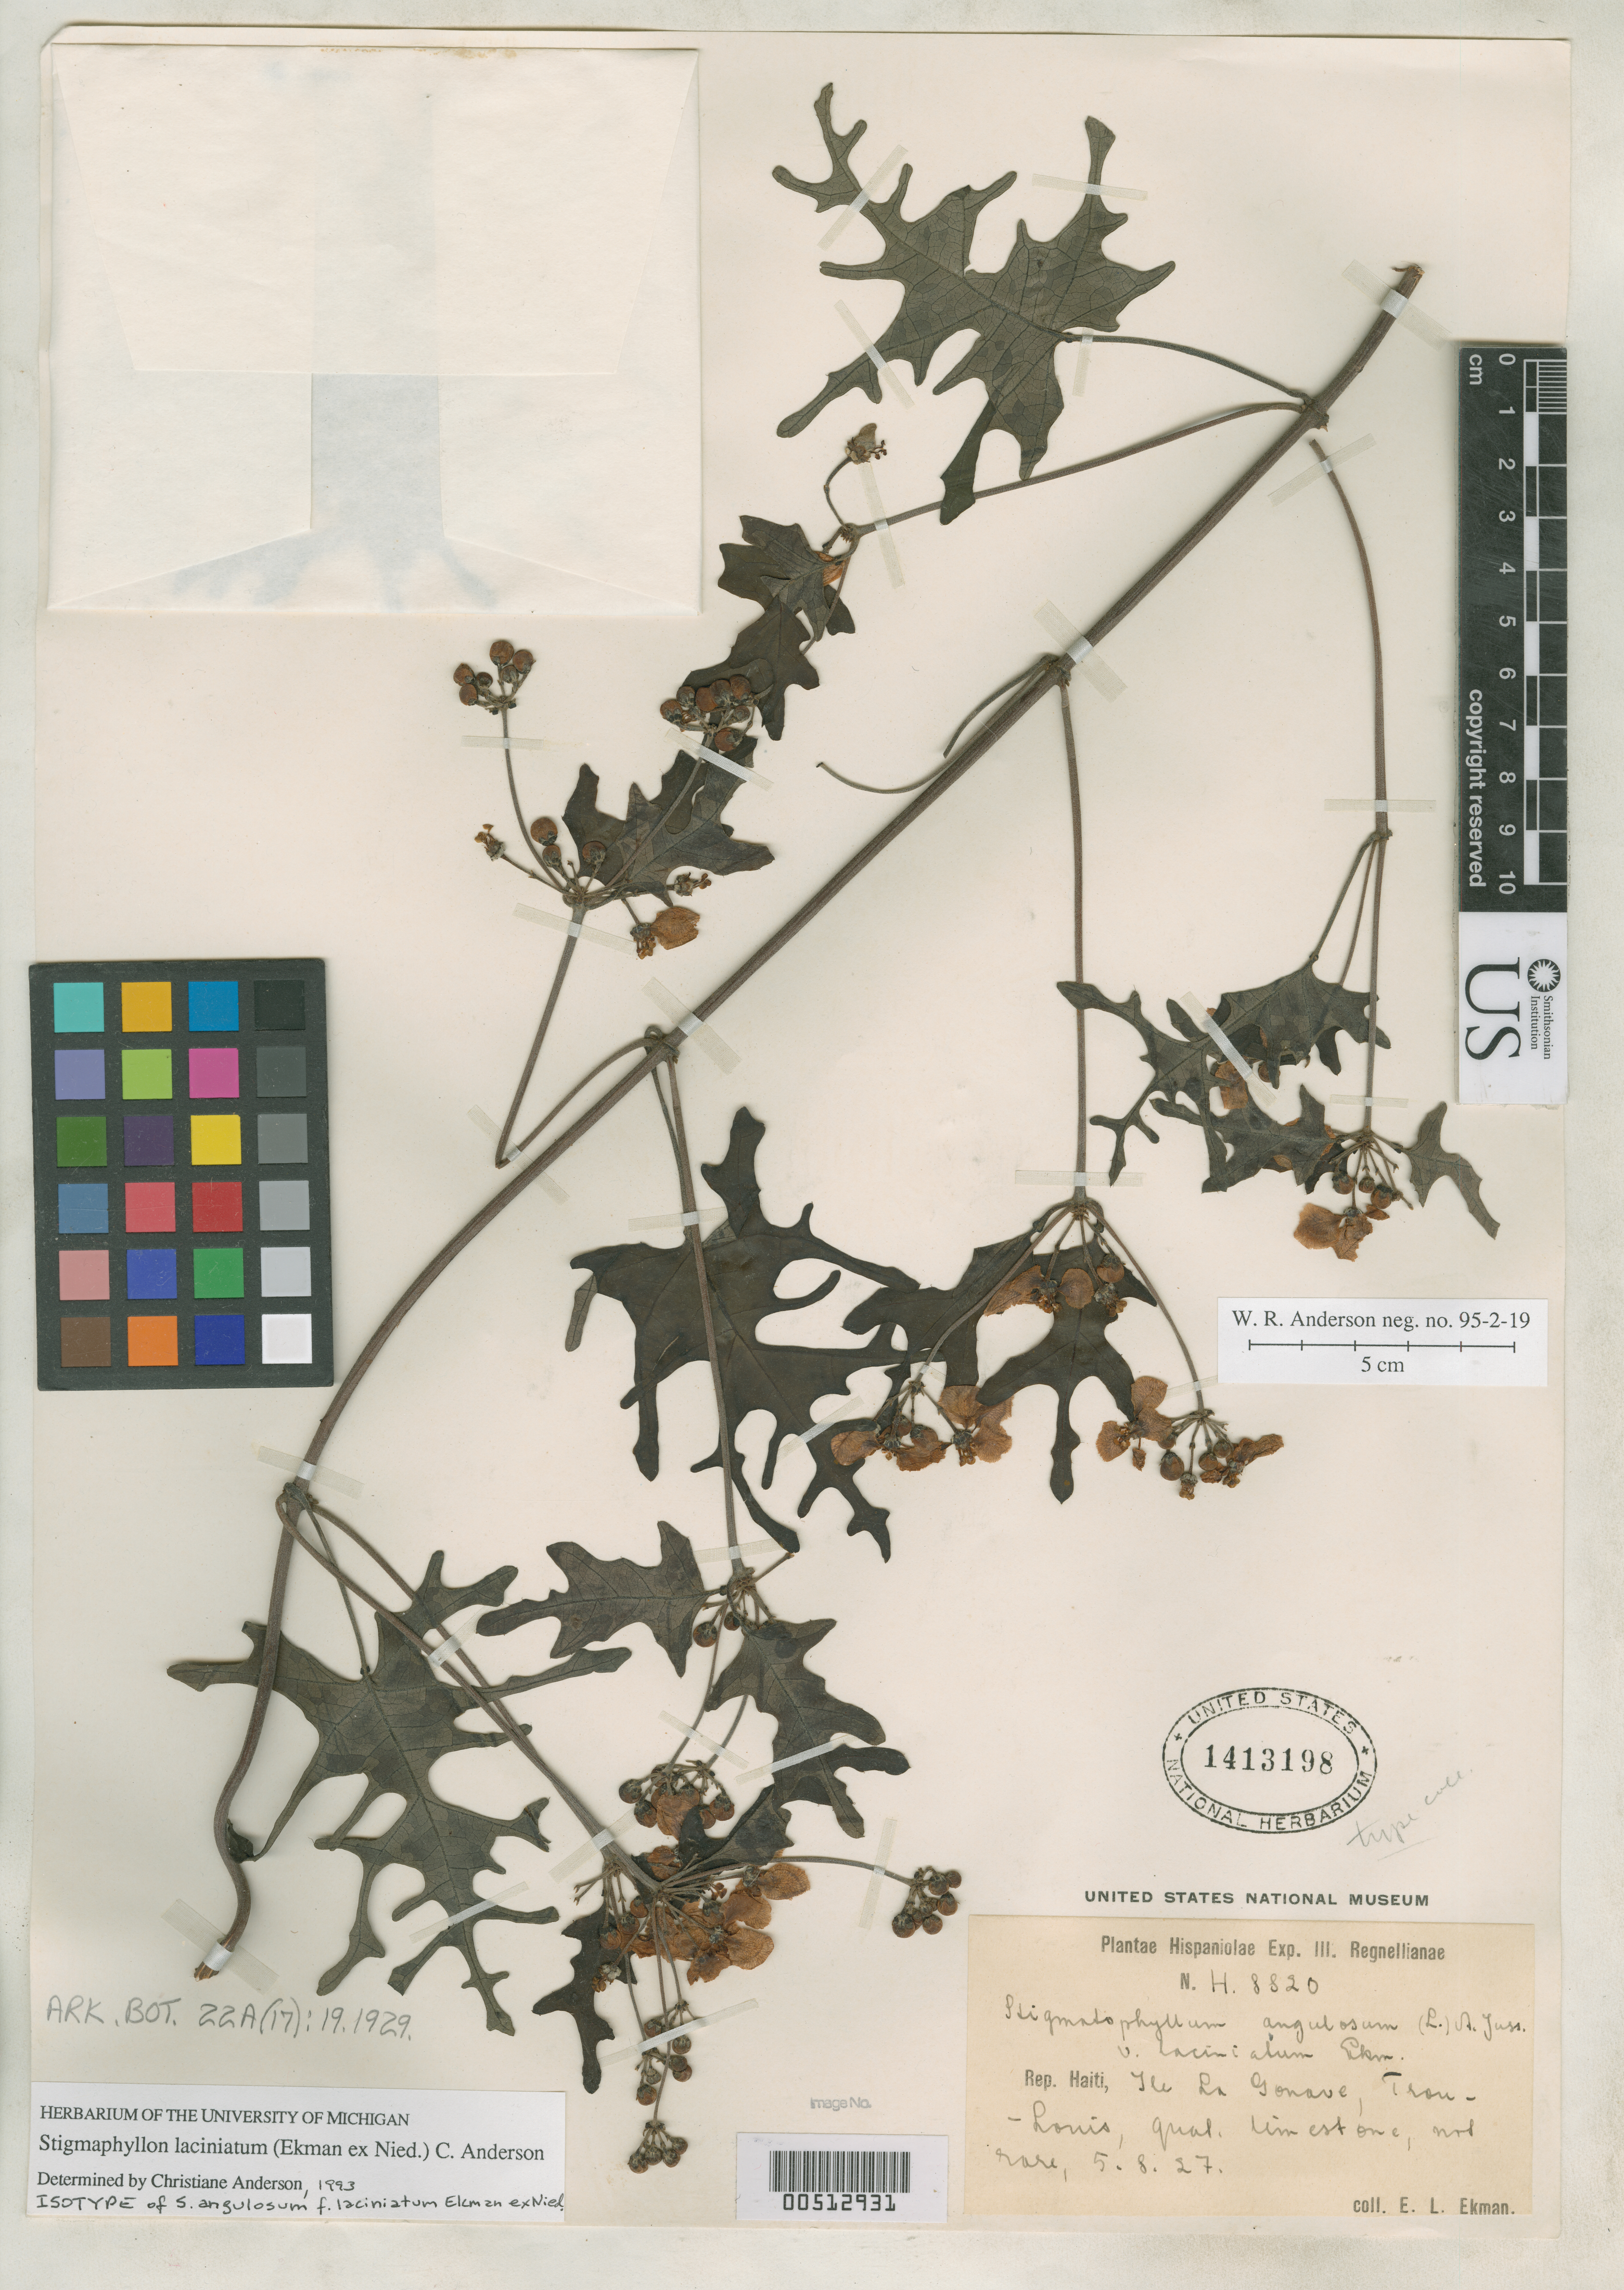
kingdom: Plantae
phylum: Tracheophyta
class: Magnoliopsida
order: Malpighiales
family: Malpighiaceae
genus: Stigmaphyllon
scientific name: Stigmaphyllon angulosum f. laciniatum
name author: Ekman ex Nied.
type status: Isotype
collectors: E. L. Ekman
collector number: H 8820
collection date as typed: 05 Aug 1927 or 08 May 1927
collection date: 1927-05-08 or 1927-08-05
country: Haiti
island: Gonave Island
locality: Ile la Gonave, Trou-louis.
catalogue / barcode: US 1413198